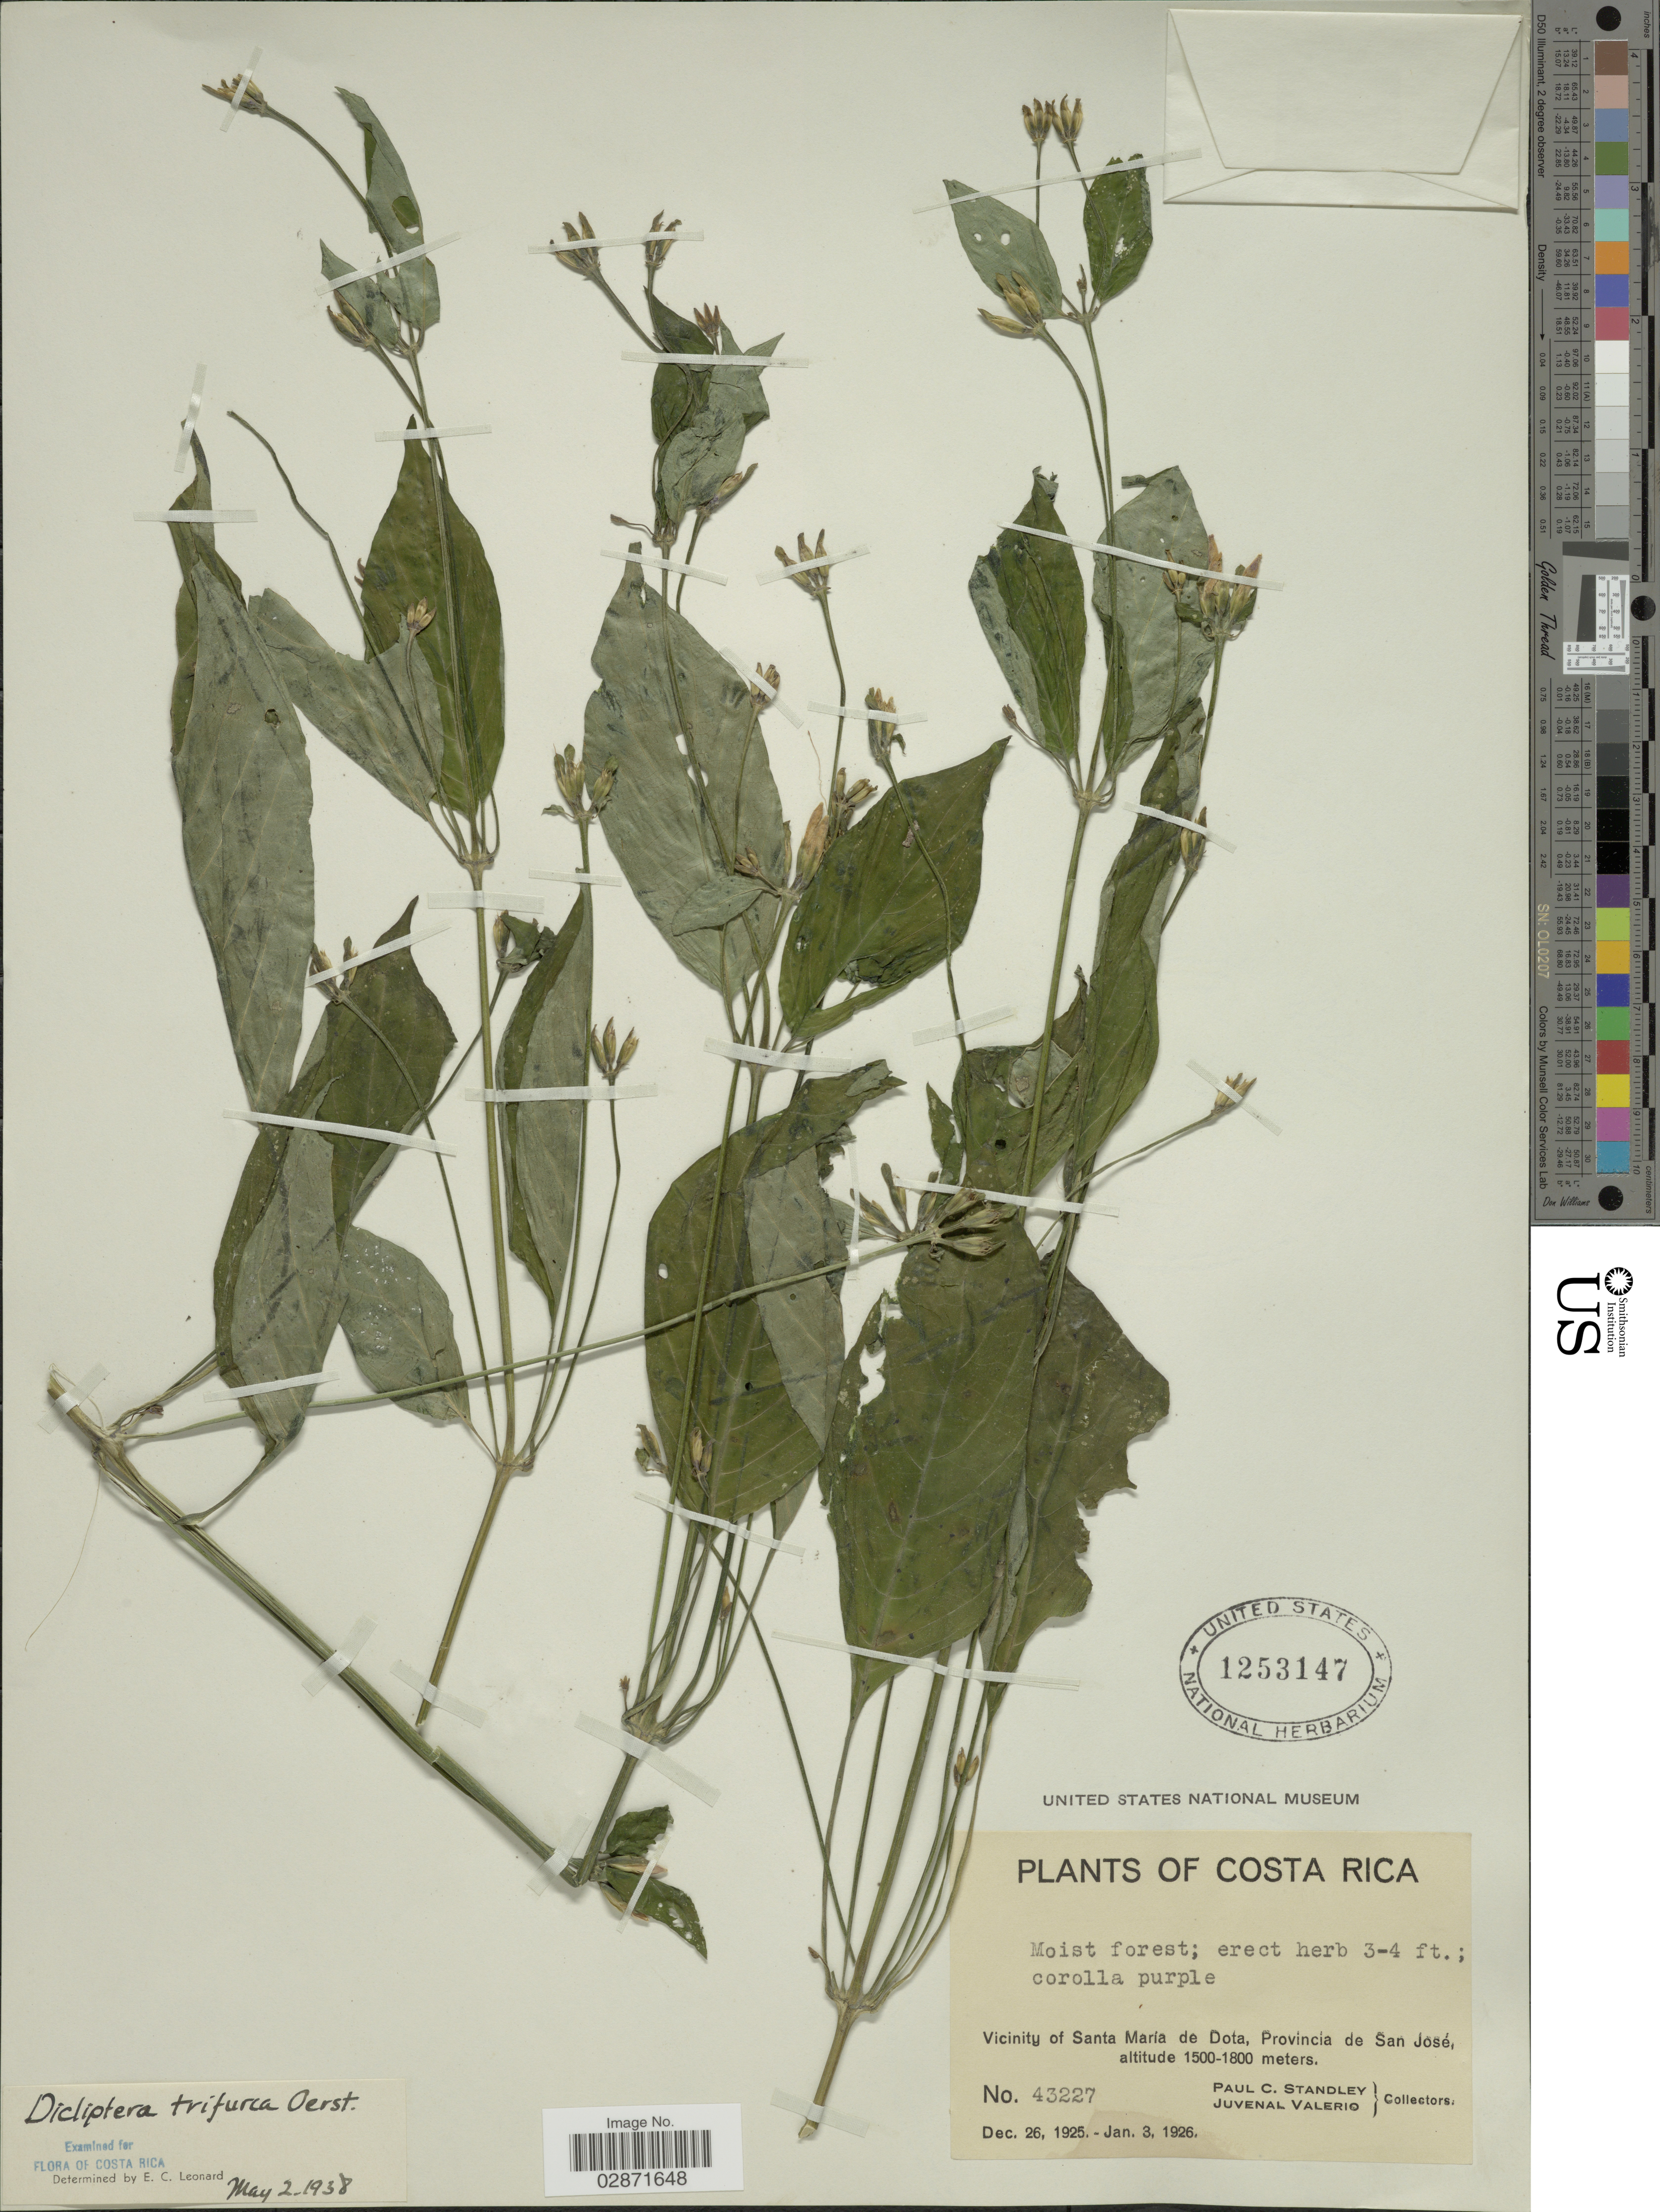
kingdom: Plantae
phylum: Tracheophyta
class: Magnoliopsida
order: Lamiales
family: Acanthaceae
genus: Dicliptera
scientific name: Dicliptera trifurca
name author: Oerst.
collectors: P. C. Standley & J. Valerio R.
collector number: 43227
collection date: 1925-12-26/1926-01-03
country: Costa Rica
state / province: San José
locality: Vicinity of Santa María de Dota, Provincia de San José.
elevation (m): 1500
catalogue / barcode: US 1253147